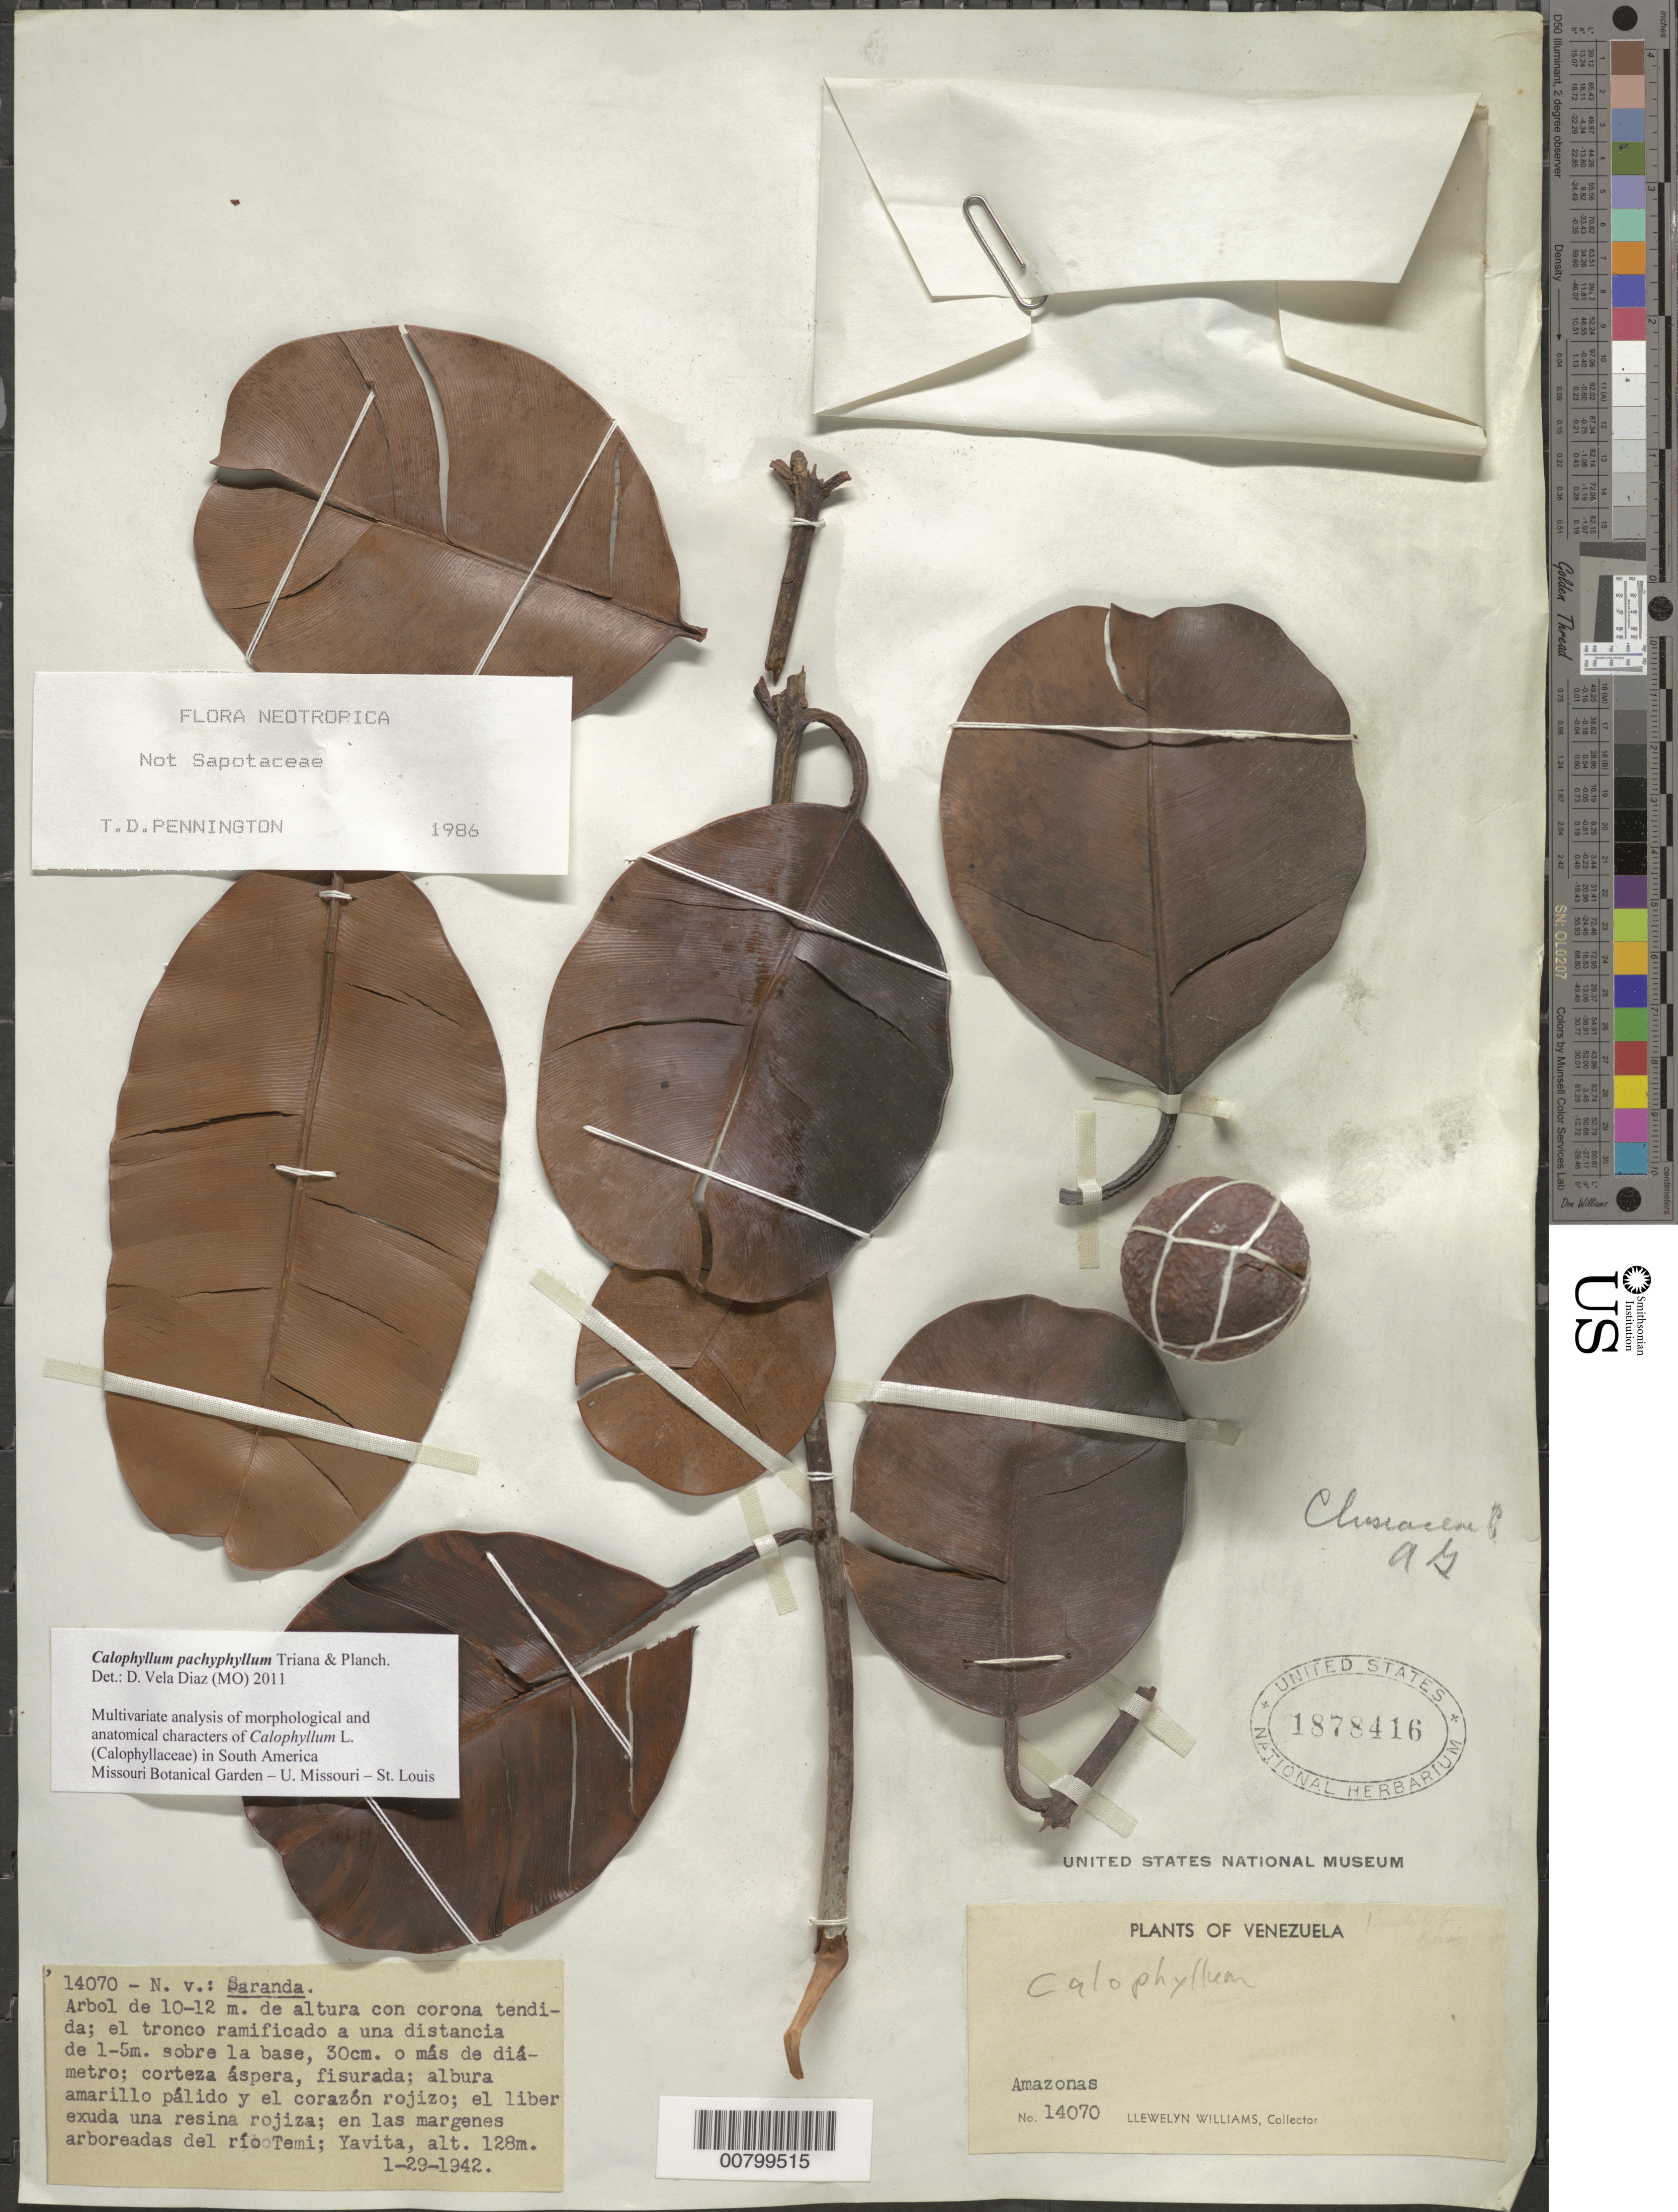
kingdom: Plantae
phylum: Tracheophyta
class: Magnoliopsida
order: Malpighiales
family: Calophyllaceae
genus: Calophyllum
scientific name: Calophyllum pachyphyllum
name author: Planch. & Triana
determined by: Vela Díaz, D.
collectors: Ll. Williams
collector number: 14070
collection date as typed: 29-Jan-42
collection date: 1942-01-29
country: Venezuela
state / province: Amazonas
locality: Yavita, en la margen del Caño Temi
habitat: Margenes arboreadas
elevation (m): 128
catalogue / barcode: US 1878416